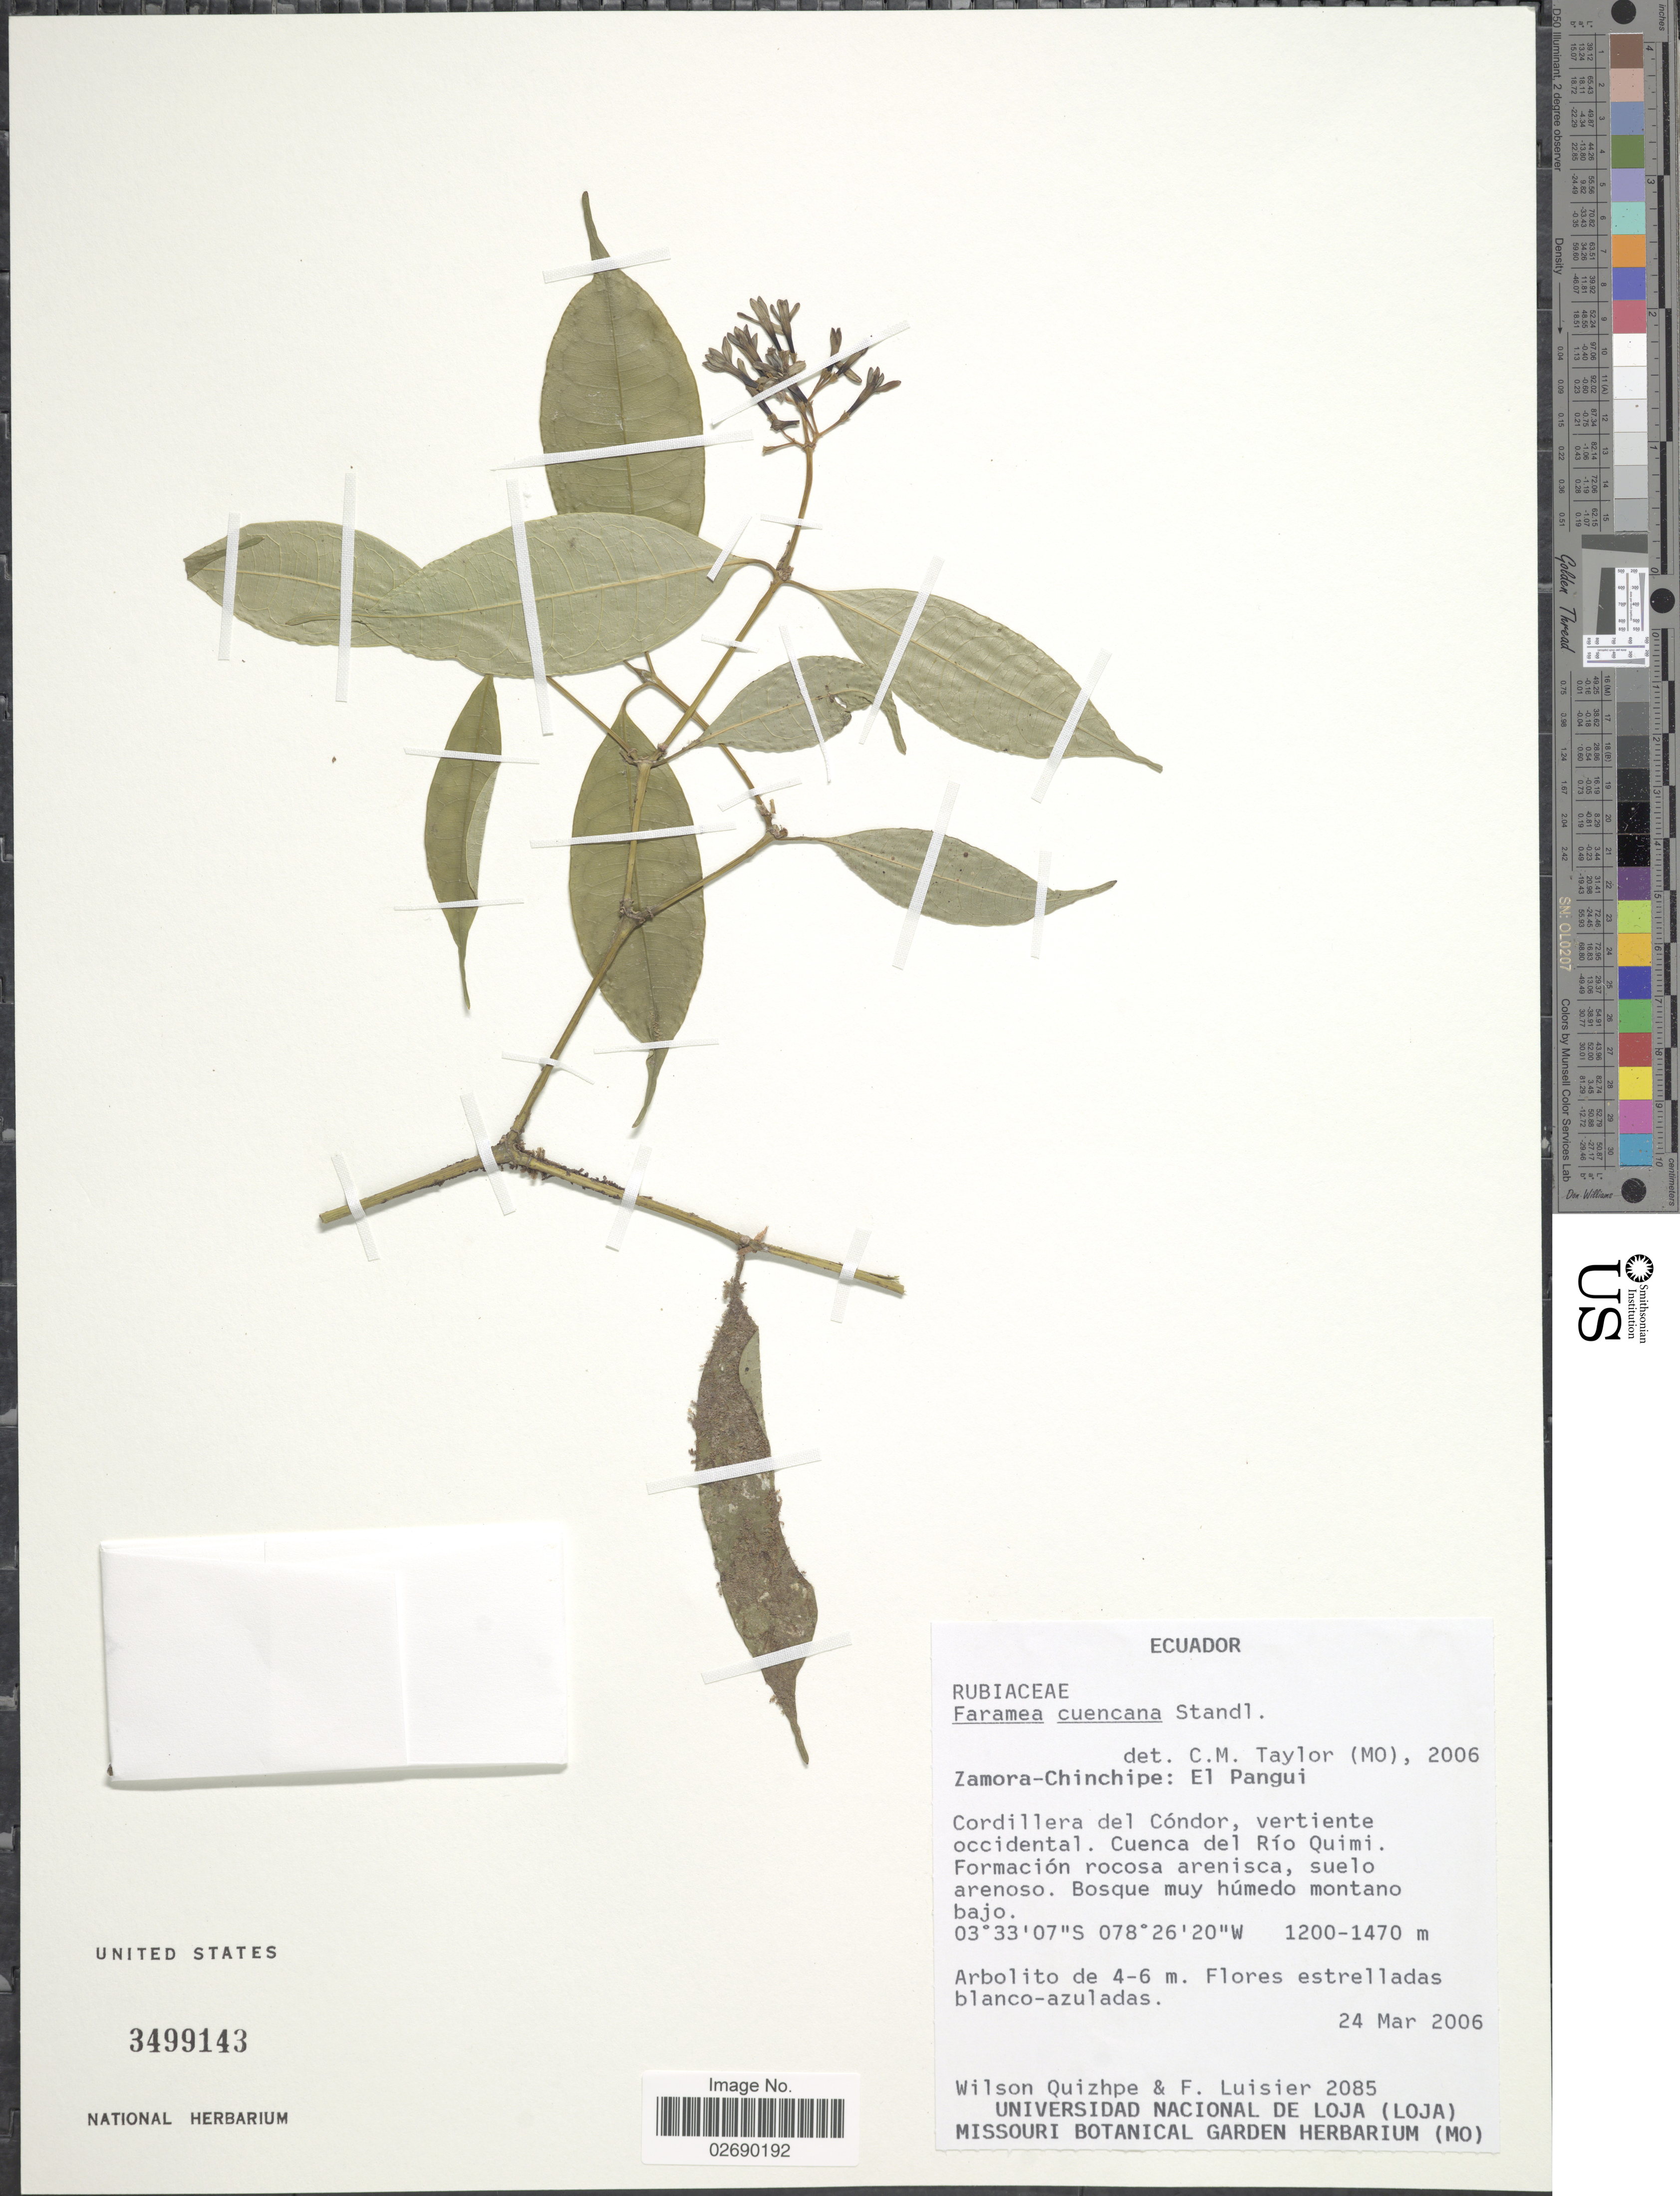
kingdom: Plantae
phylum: Tracheophyta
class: Magnoliopsida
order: Gentianales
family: Rubiaceae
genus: Faramea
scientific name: Faramea cuencana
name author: Standl.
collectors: W. Quizhpe & F. Luisier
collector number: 2085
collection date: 2006-03-24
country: Ecuador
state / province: Zamora-Chinchipe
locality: El Pangui, Cordillera del Cóndor, vertiente occidental. Cuenca del río Quimi. Bosque muy húmedo montano bajo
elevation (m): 1200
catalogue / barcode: US 3499143